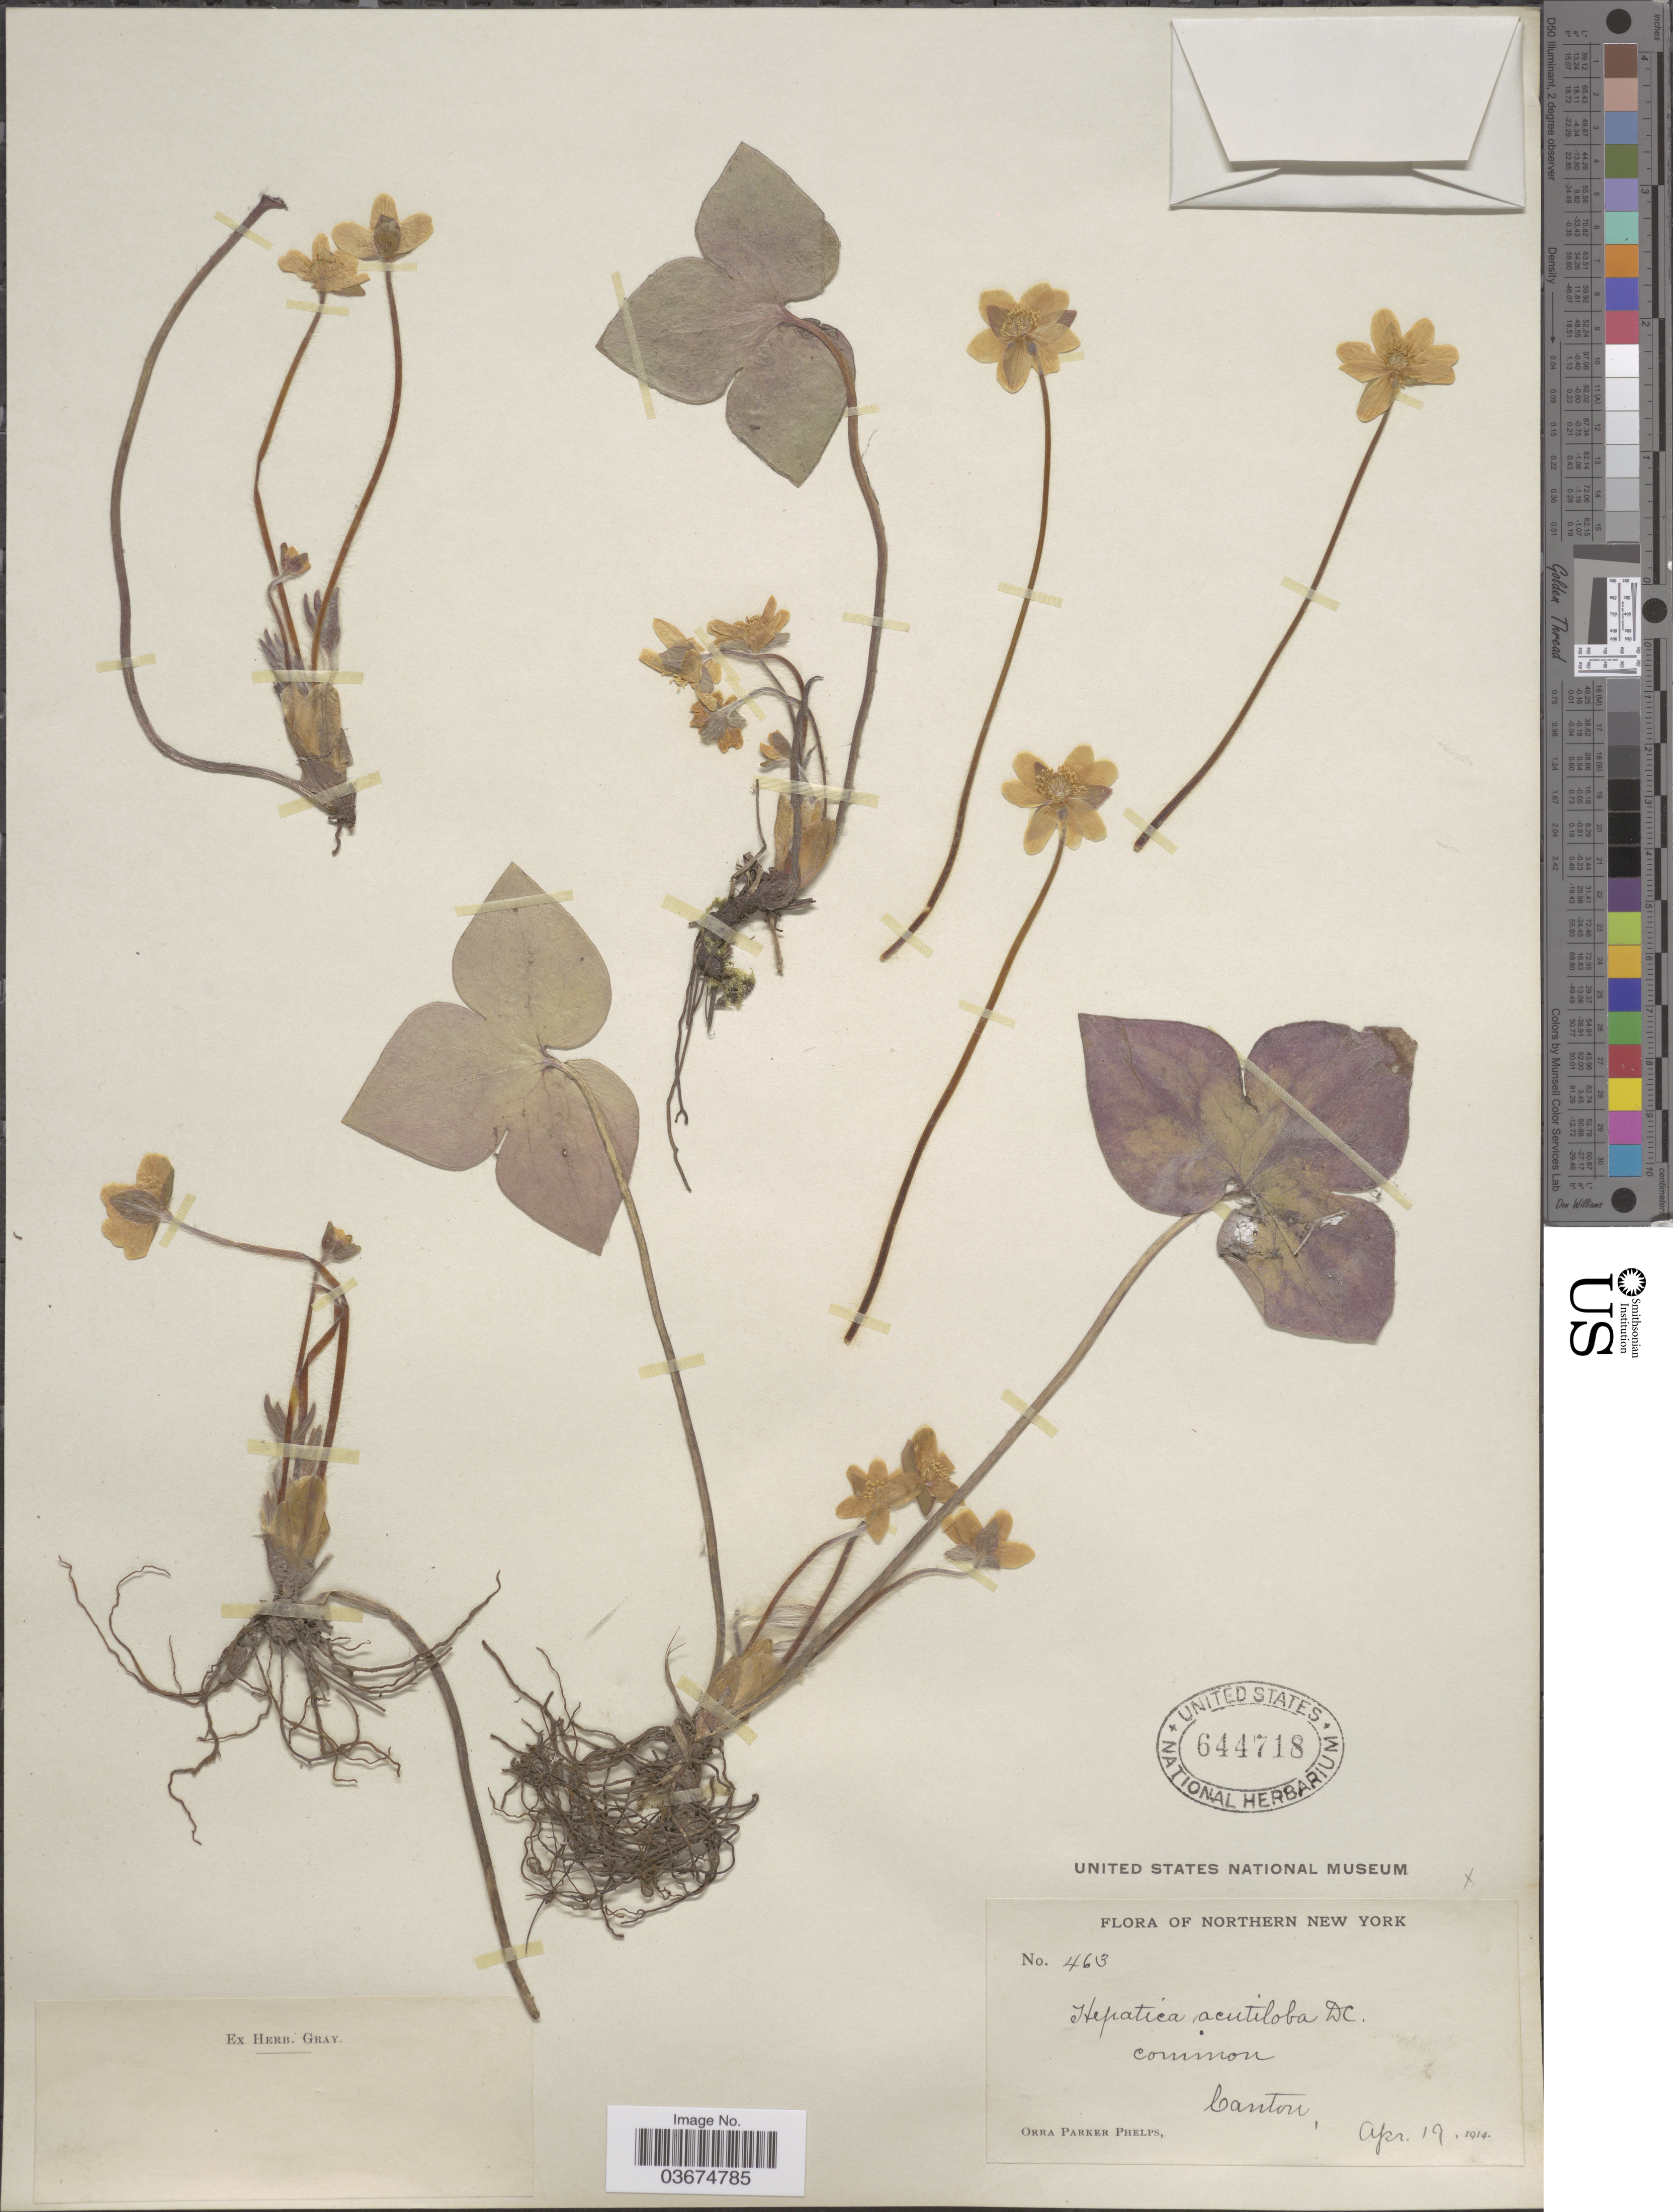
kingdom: Plantae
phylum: Tracheophyta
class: Magnoliopsida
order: Ranunculales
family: Ranunculaceae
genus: Hepatica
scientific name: Hepatica acutiloba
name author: DC.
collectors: O. P. Phelps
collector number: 463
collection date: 1914-04-19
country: United States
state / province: New York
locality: Northern New York. Canton.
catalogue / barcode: US 644718